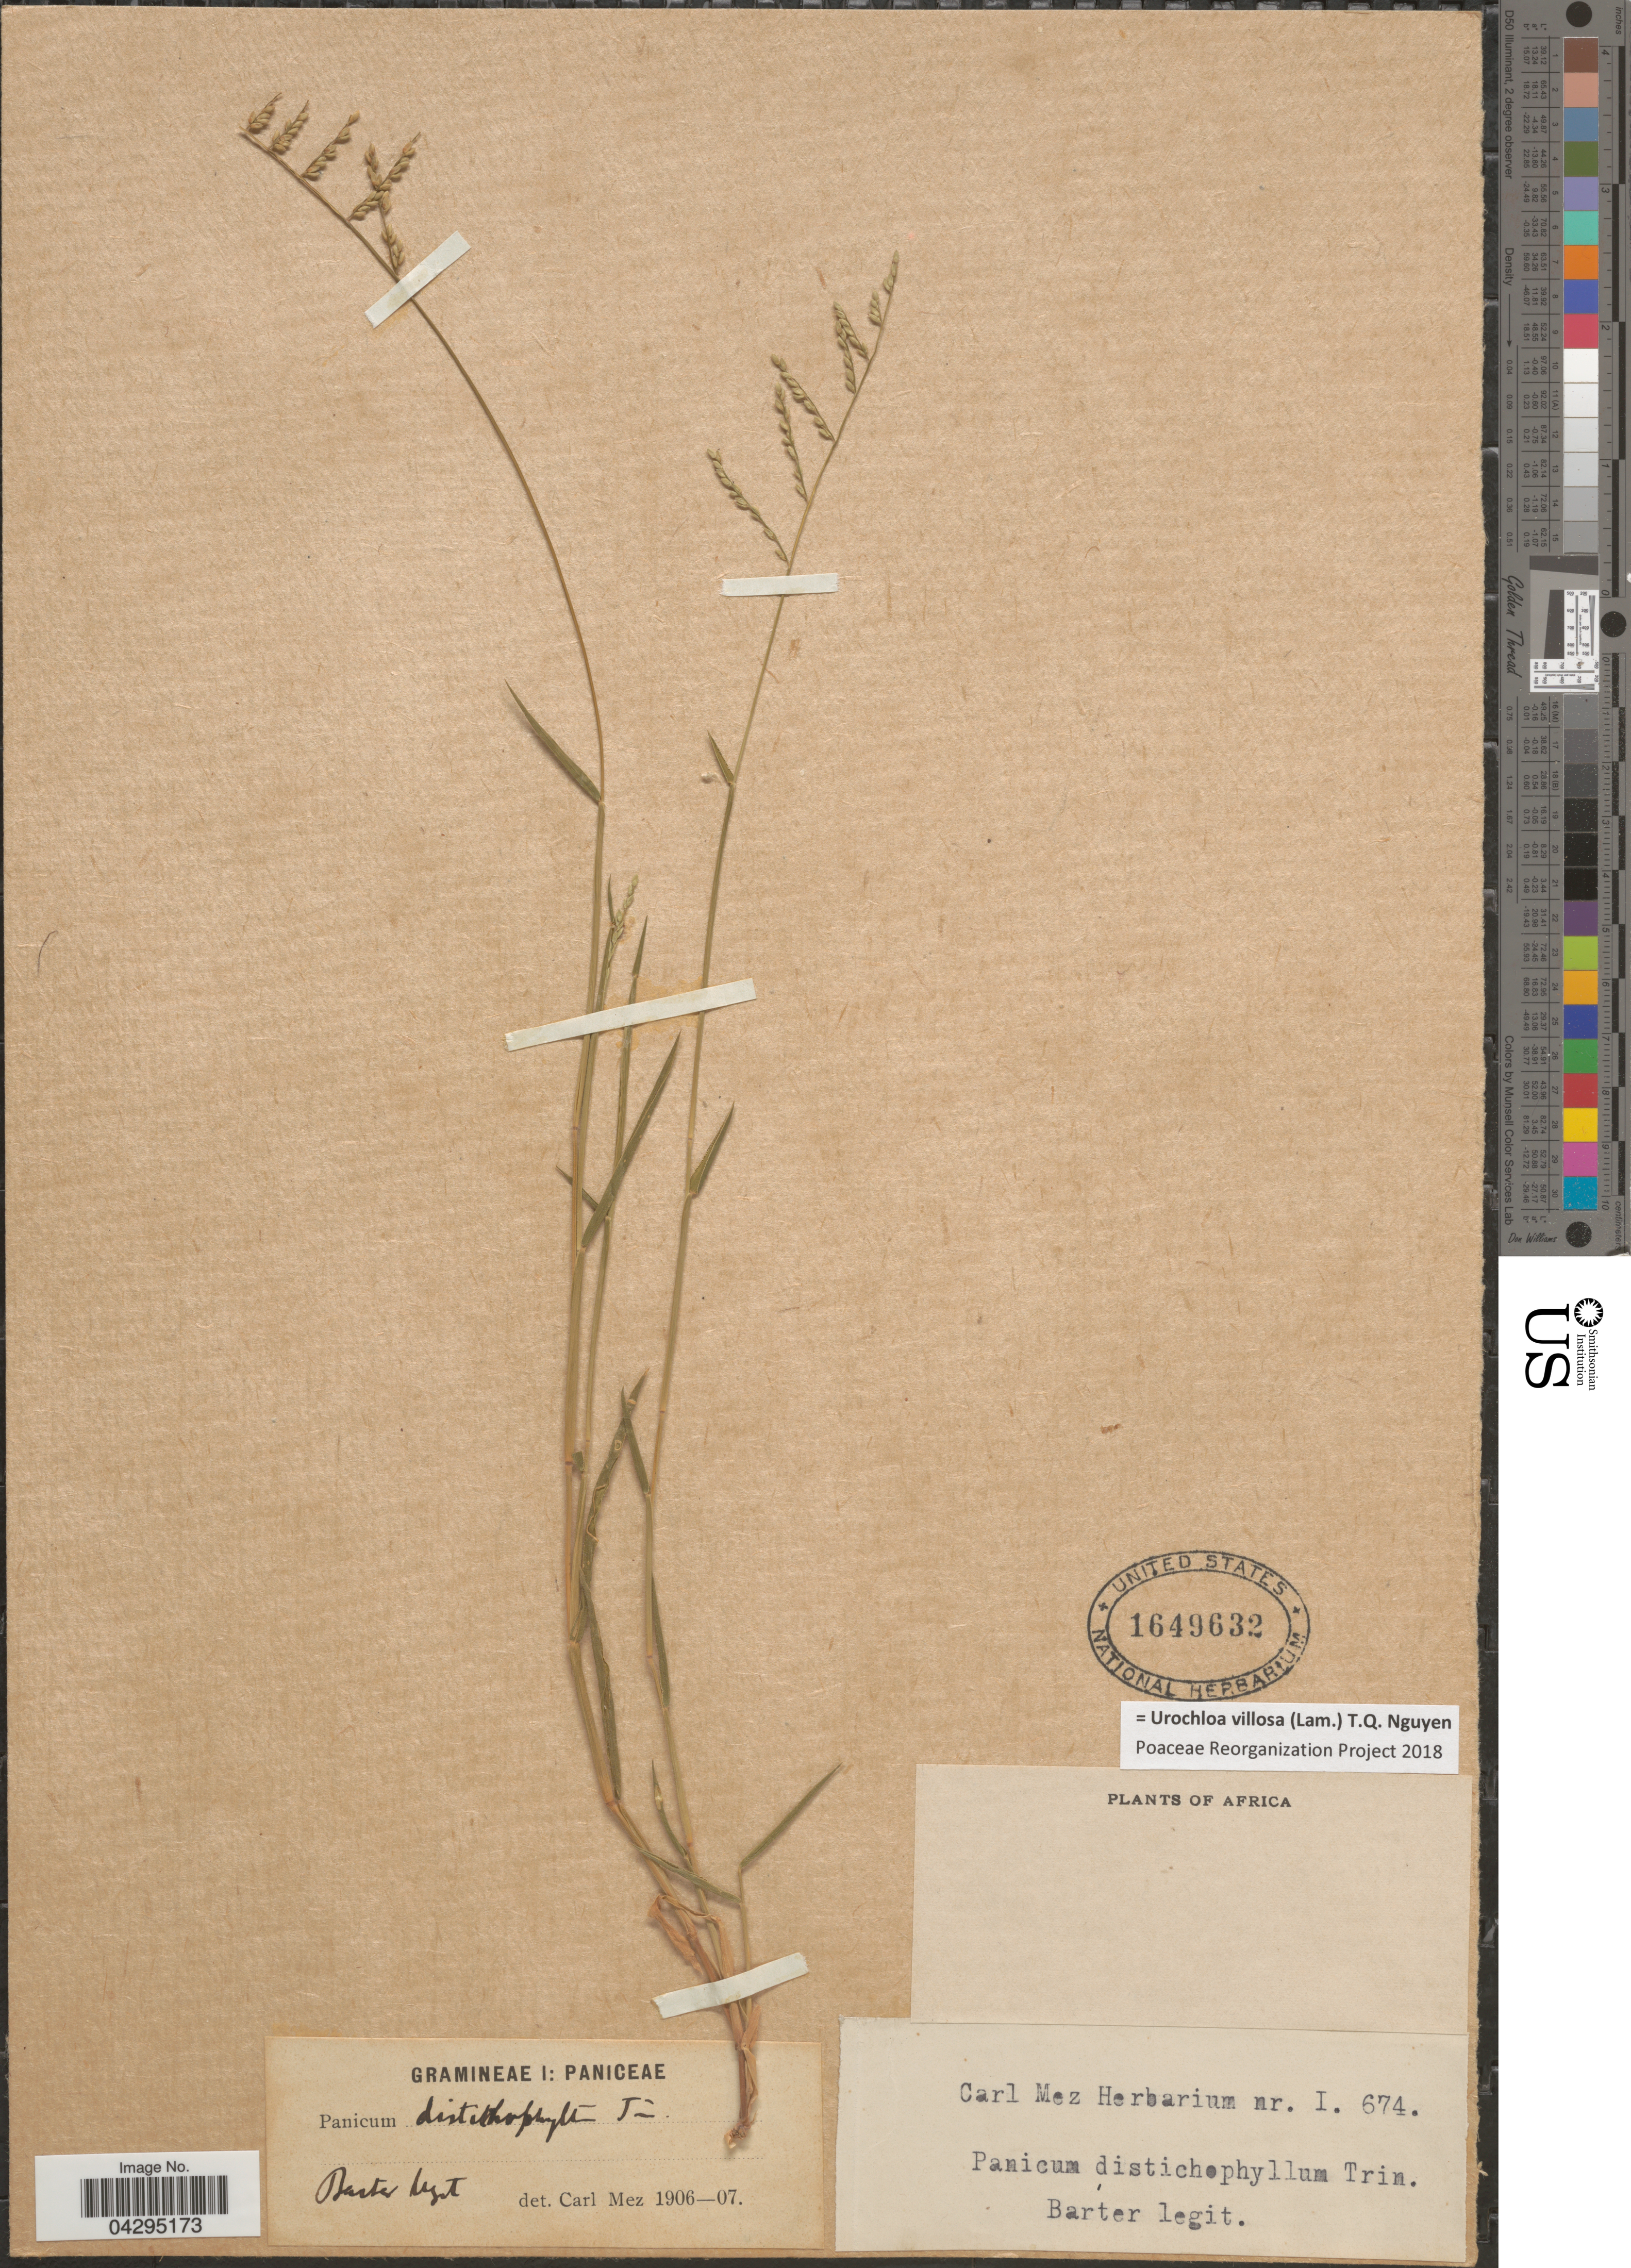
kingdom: Plantae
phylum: Tracheophyta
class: Liliopsida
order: Poales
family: Poaceae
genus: Urochloa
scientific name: Urochloa villosa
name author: (Lam.) T.Q. Nguyen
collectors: -. Barter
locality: Africa.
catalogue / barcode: US 1649632